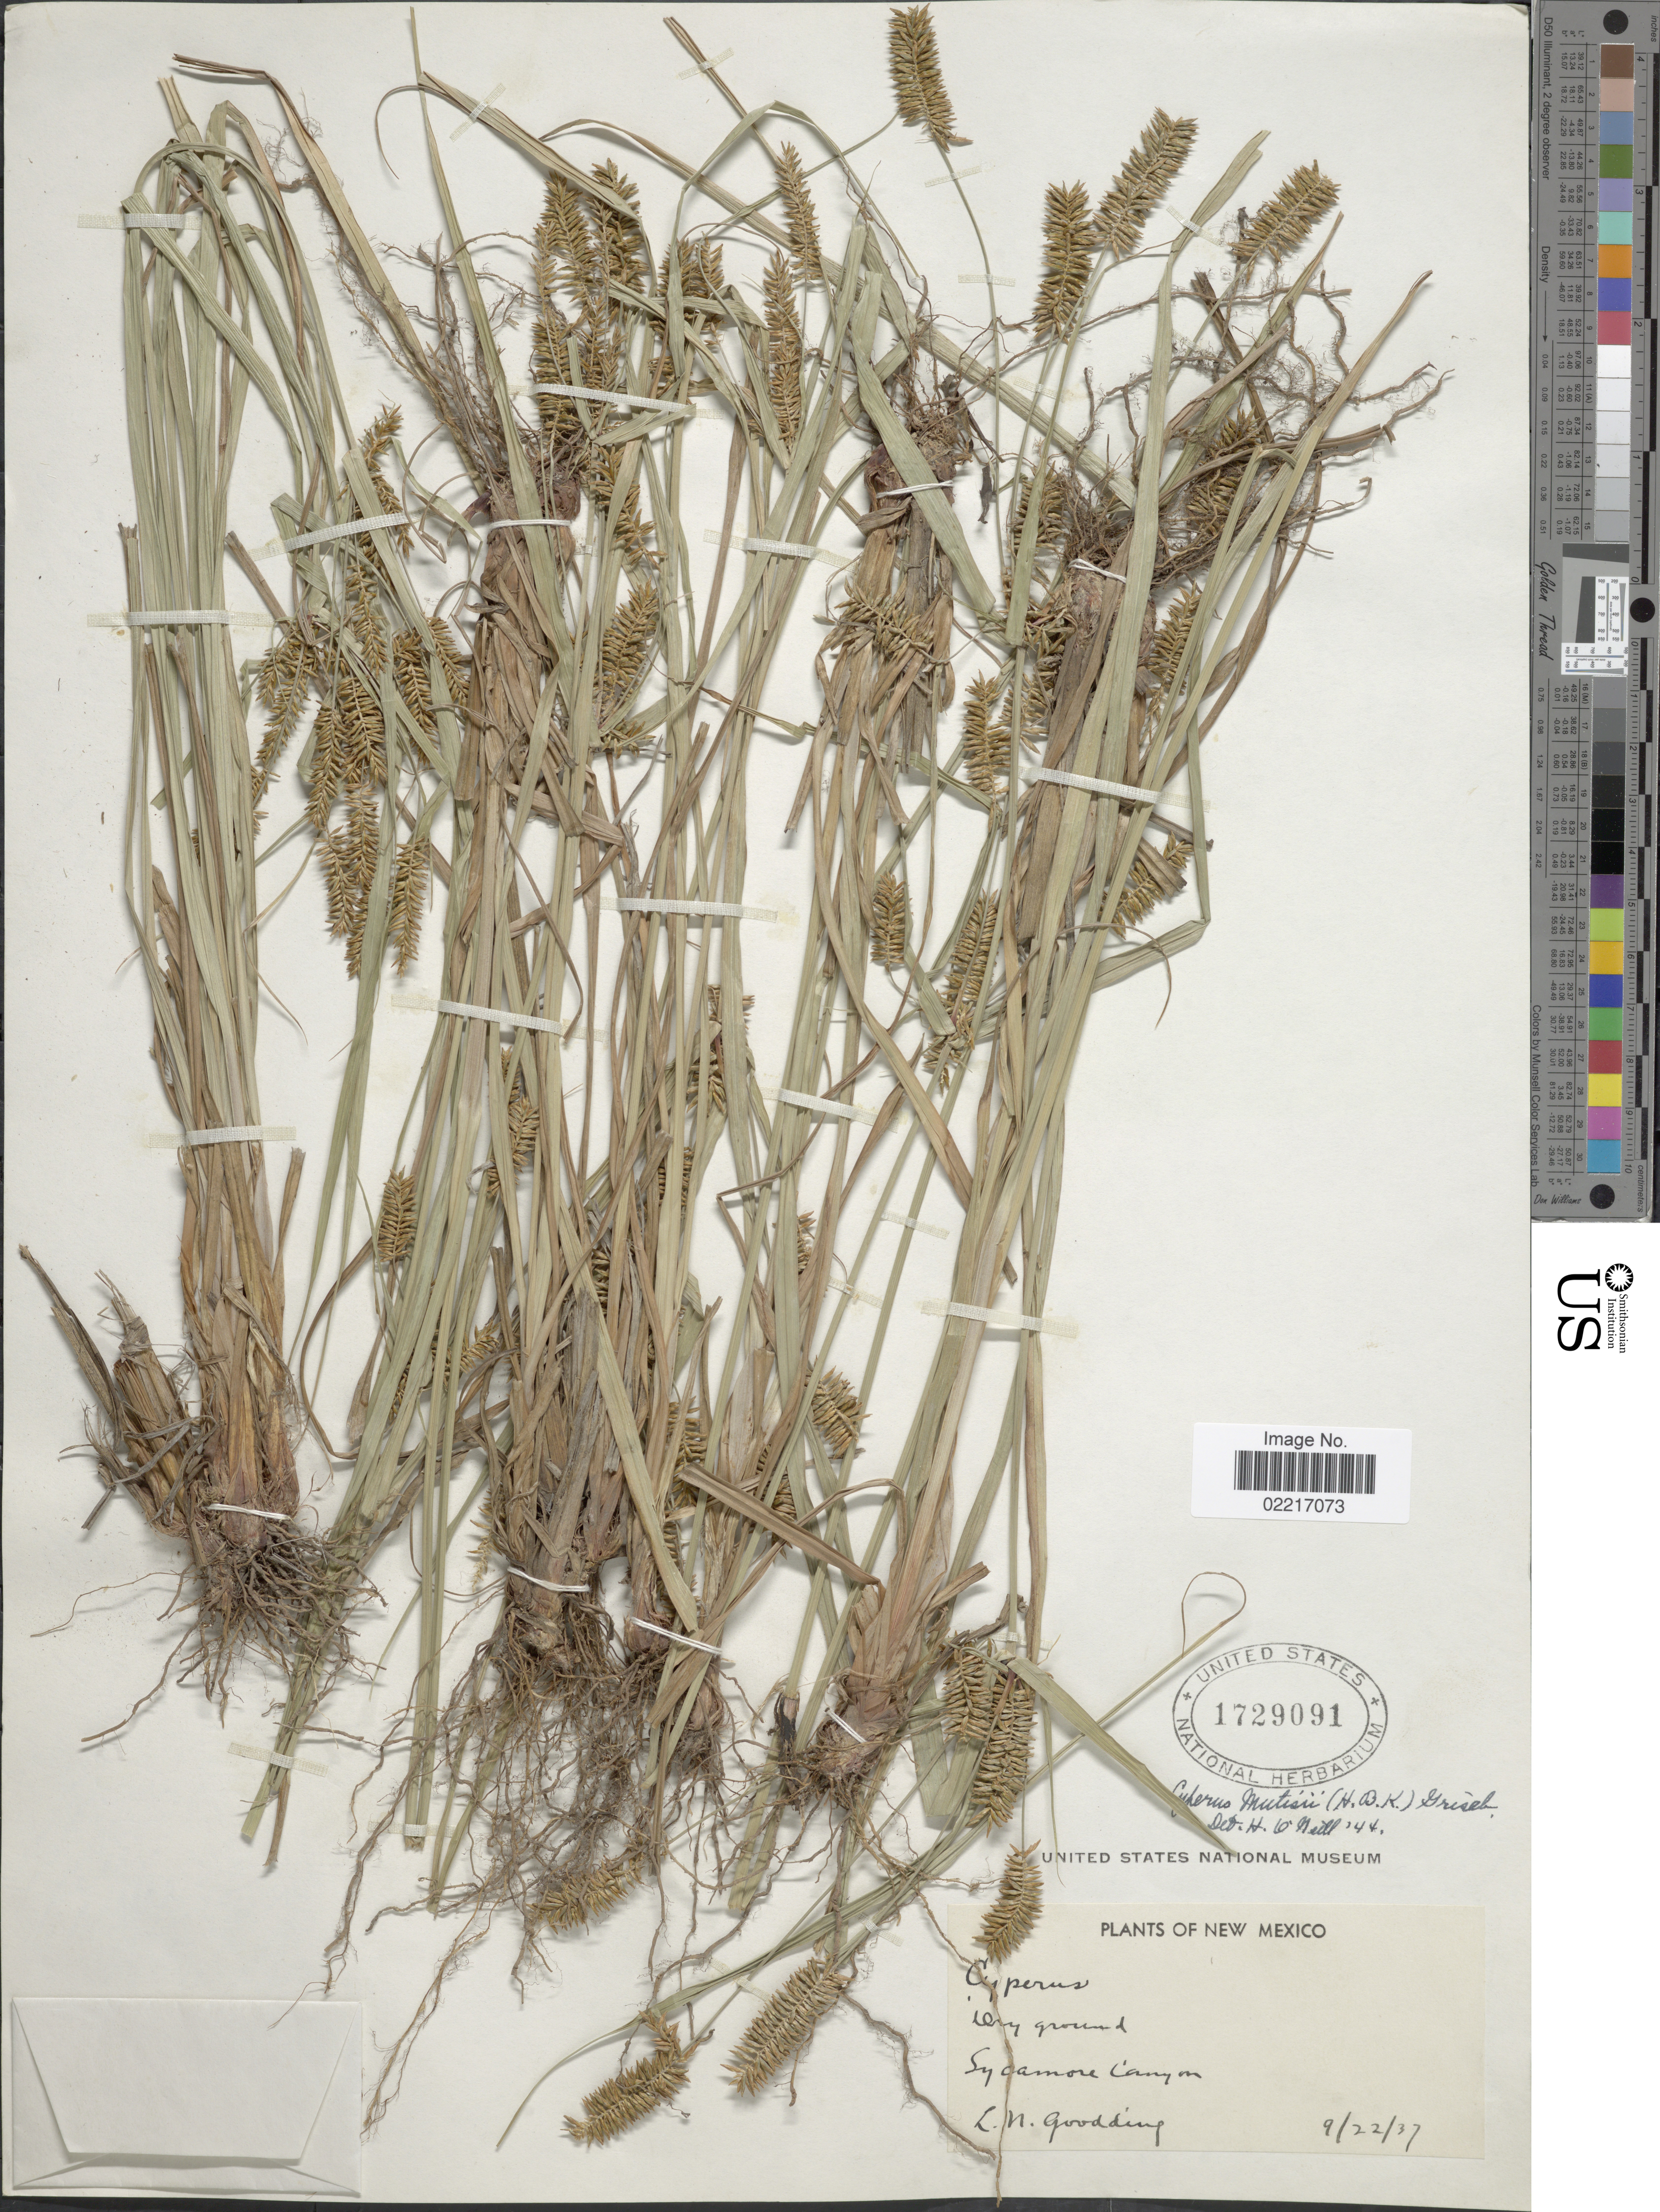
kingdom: Plantae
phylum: Tracheophyta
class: Liliopsida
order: Poales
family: Cyperaceae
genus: Cyperus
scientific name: Cyperus mutisii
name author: (Kunth) Andersson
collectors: L. N. Goodding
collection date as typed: Transcribed d/m/y: 22/9/37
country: United States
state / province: New Mexico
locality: Dry ground, Sycamore Canyon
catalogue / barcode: US 1729091